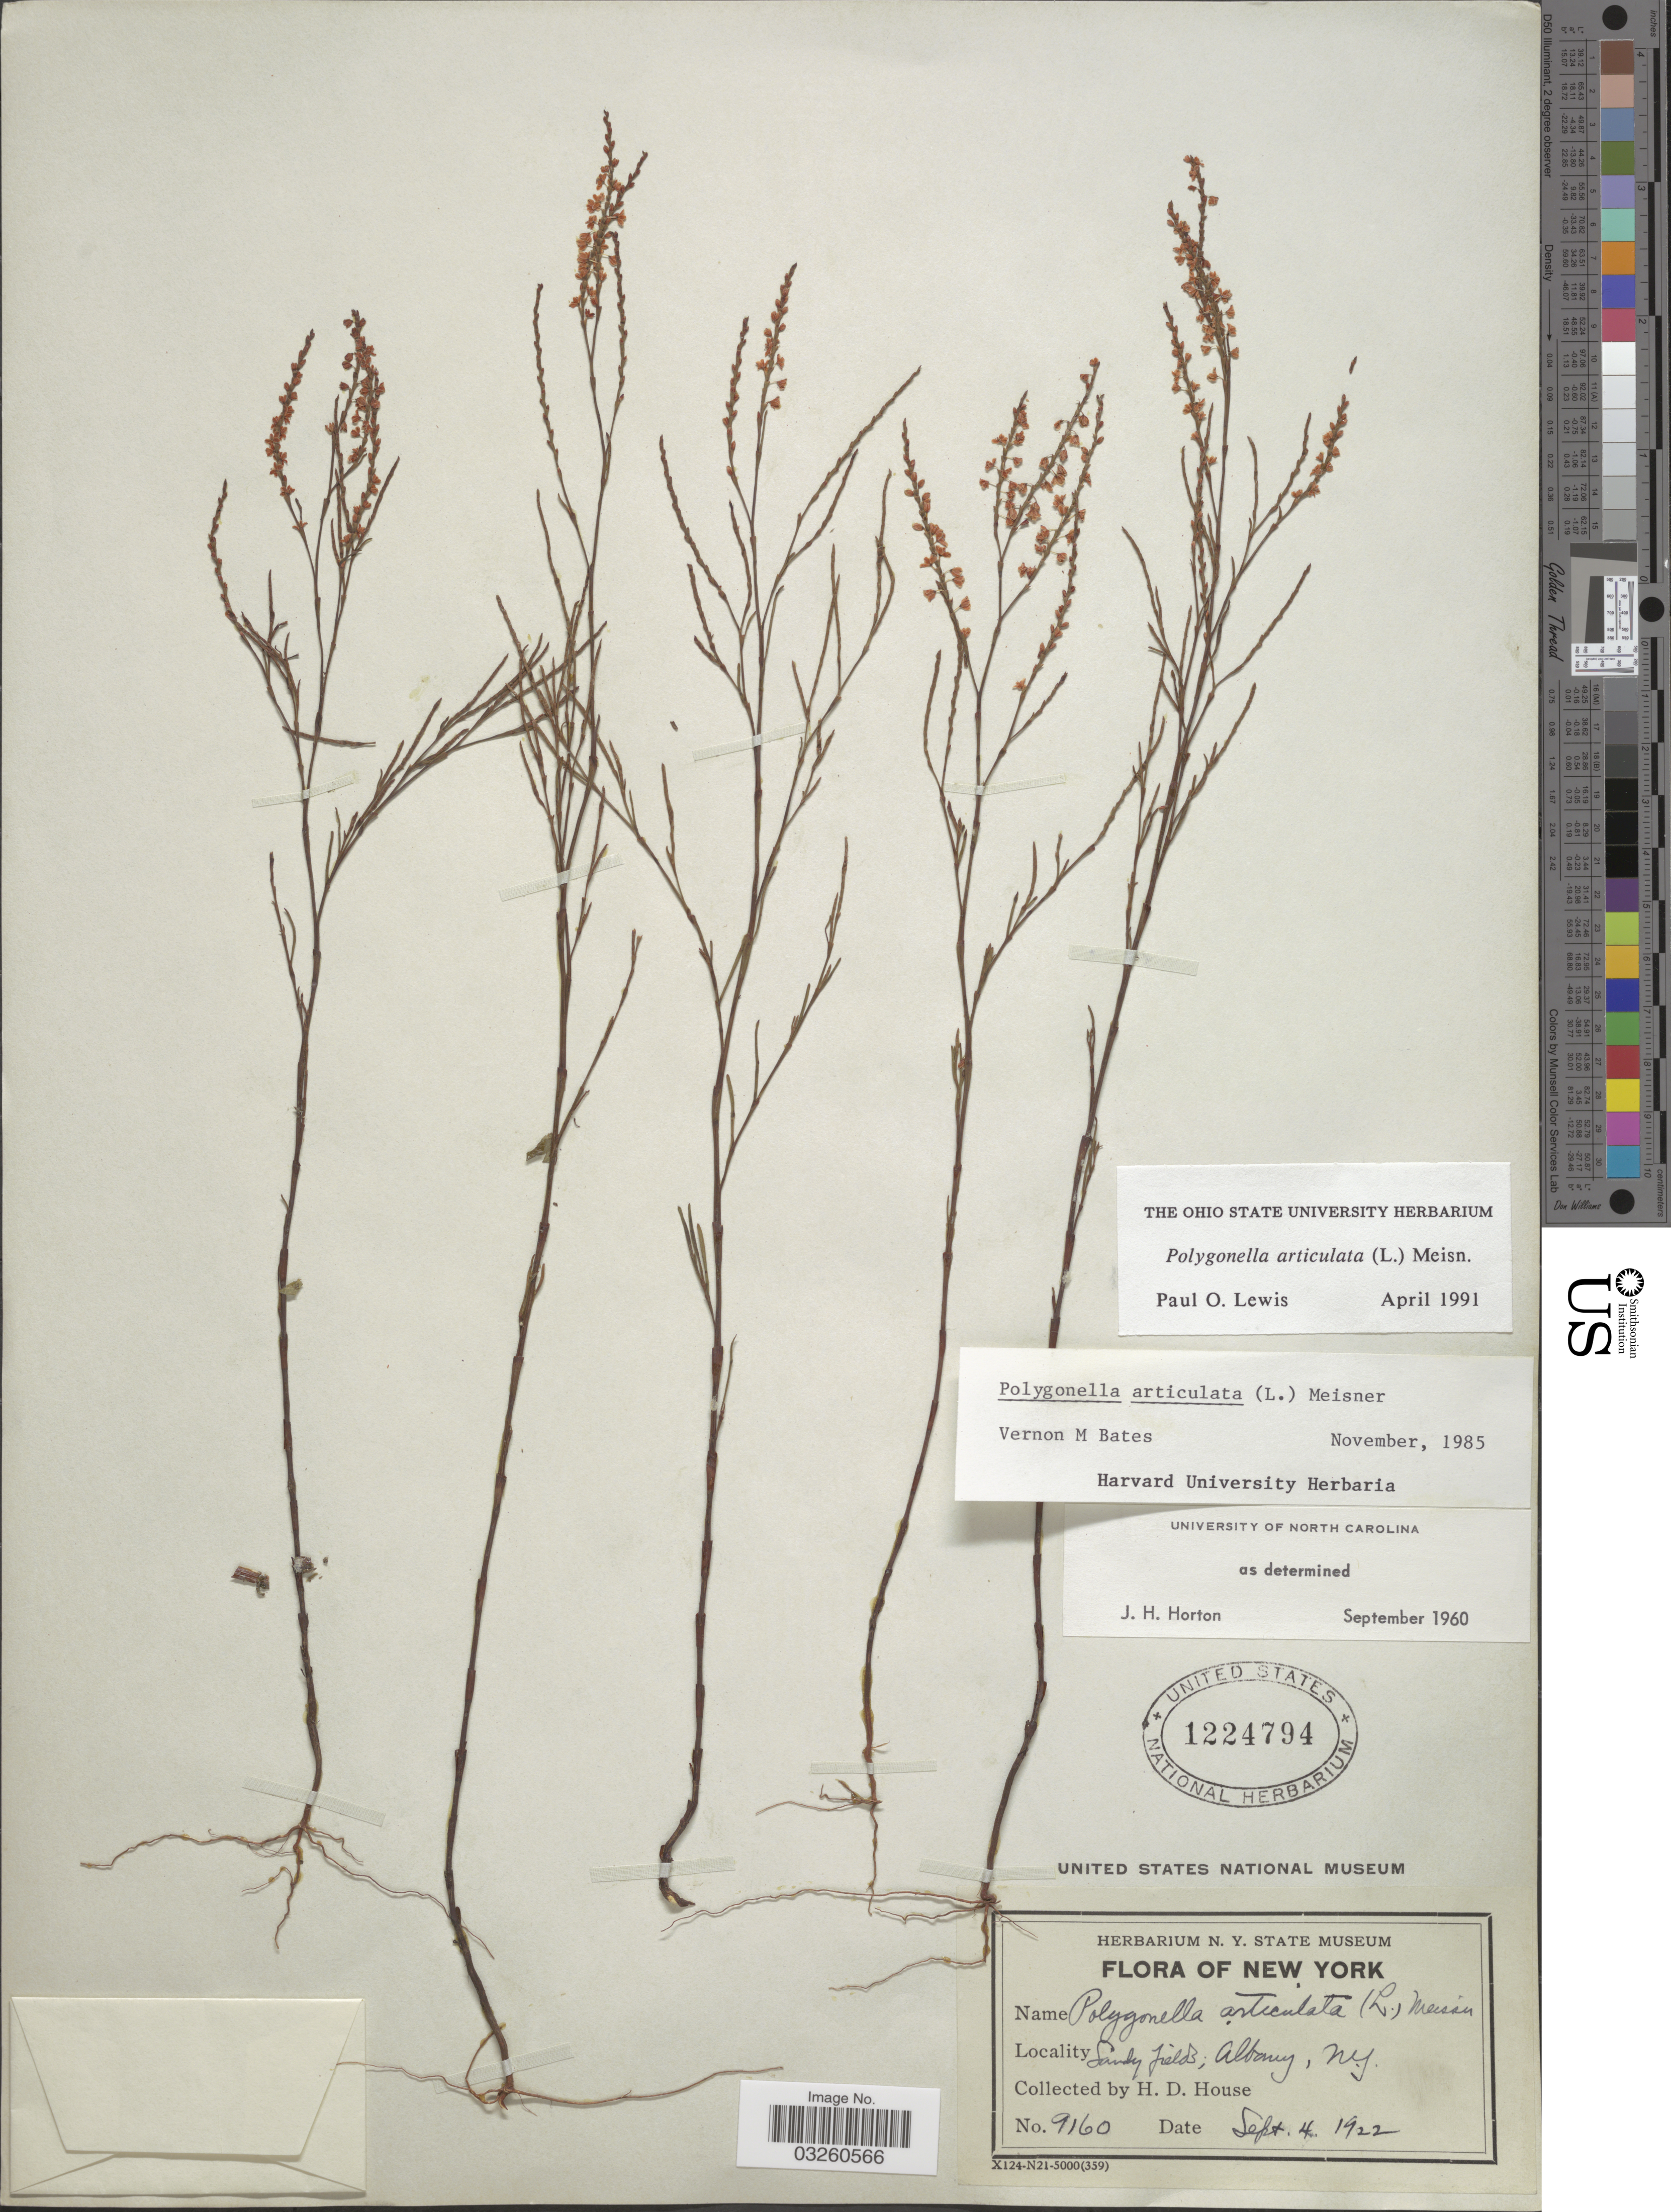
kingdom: Plantae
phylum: Tracheophyta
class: Magnoliopsida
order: Caryophyllales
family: Polygonaceae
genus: Polygonella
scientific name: Polygonella articulata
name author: (L.) Meisn.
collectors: H. D. House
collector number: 9160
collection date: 1922-09-04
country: United States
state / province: New York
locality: Sandy fields, Albany, N.Y.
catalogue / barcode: US 1224794